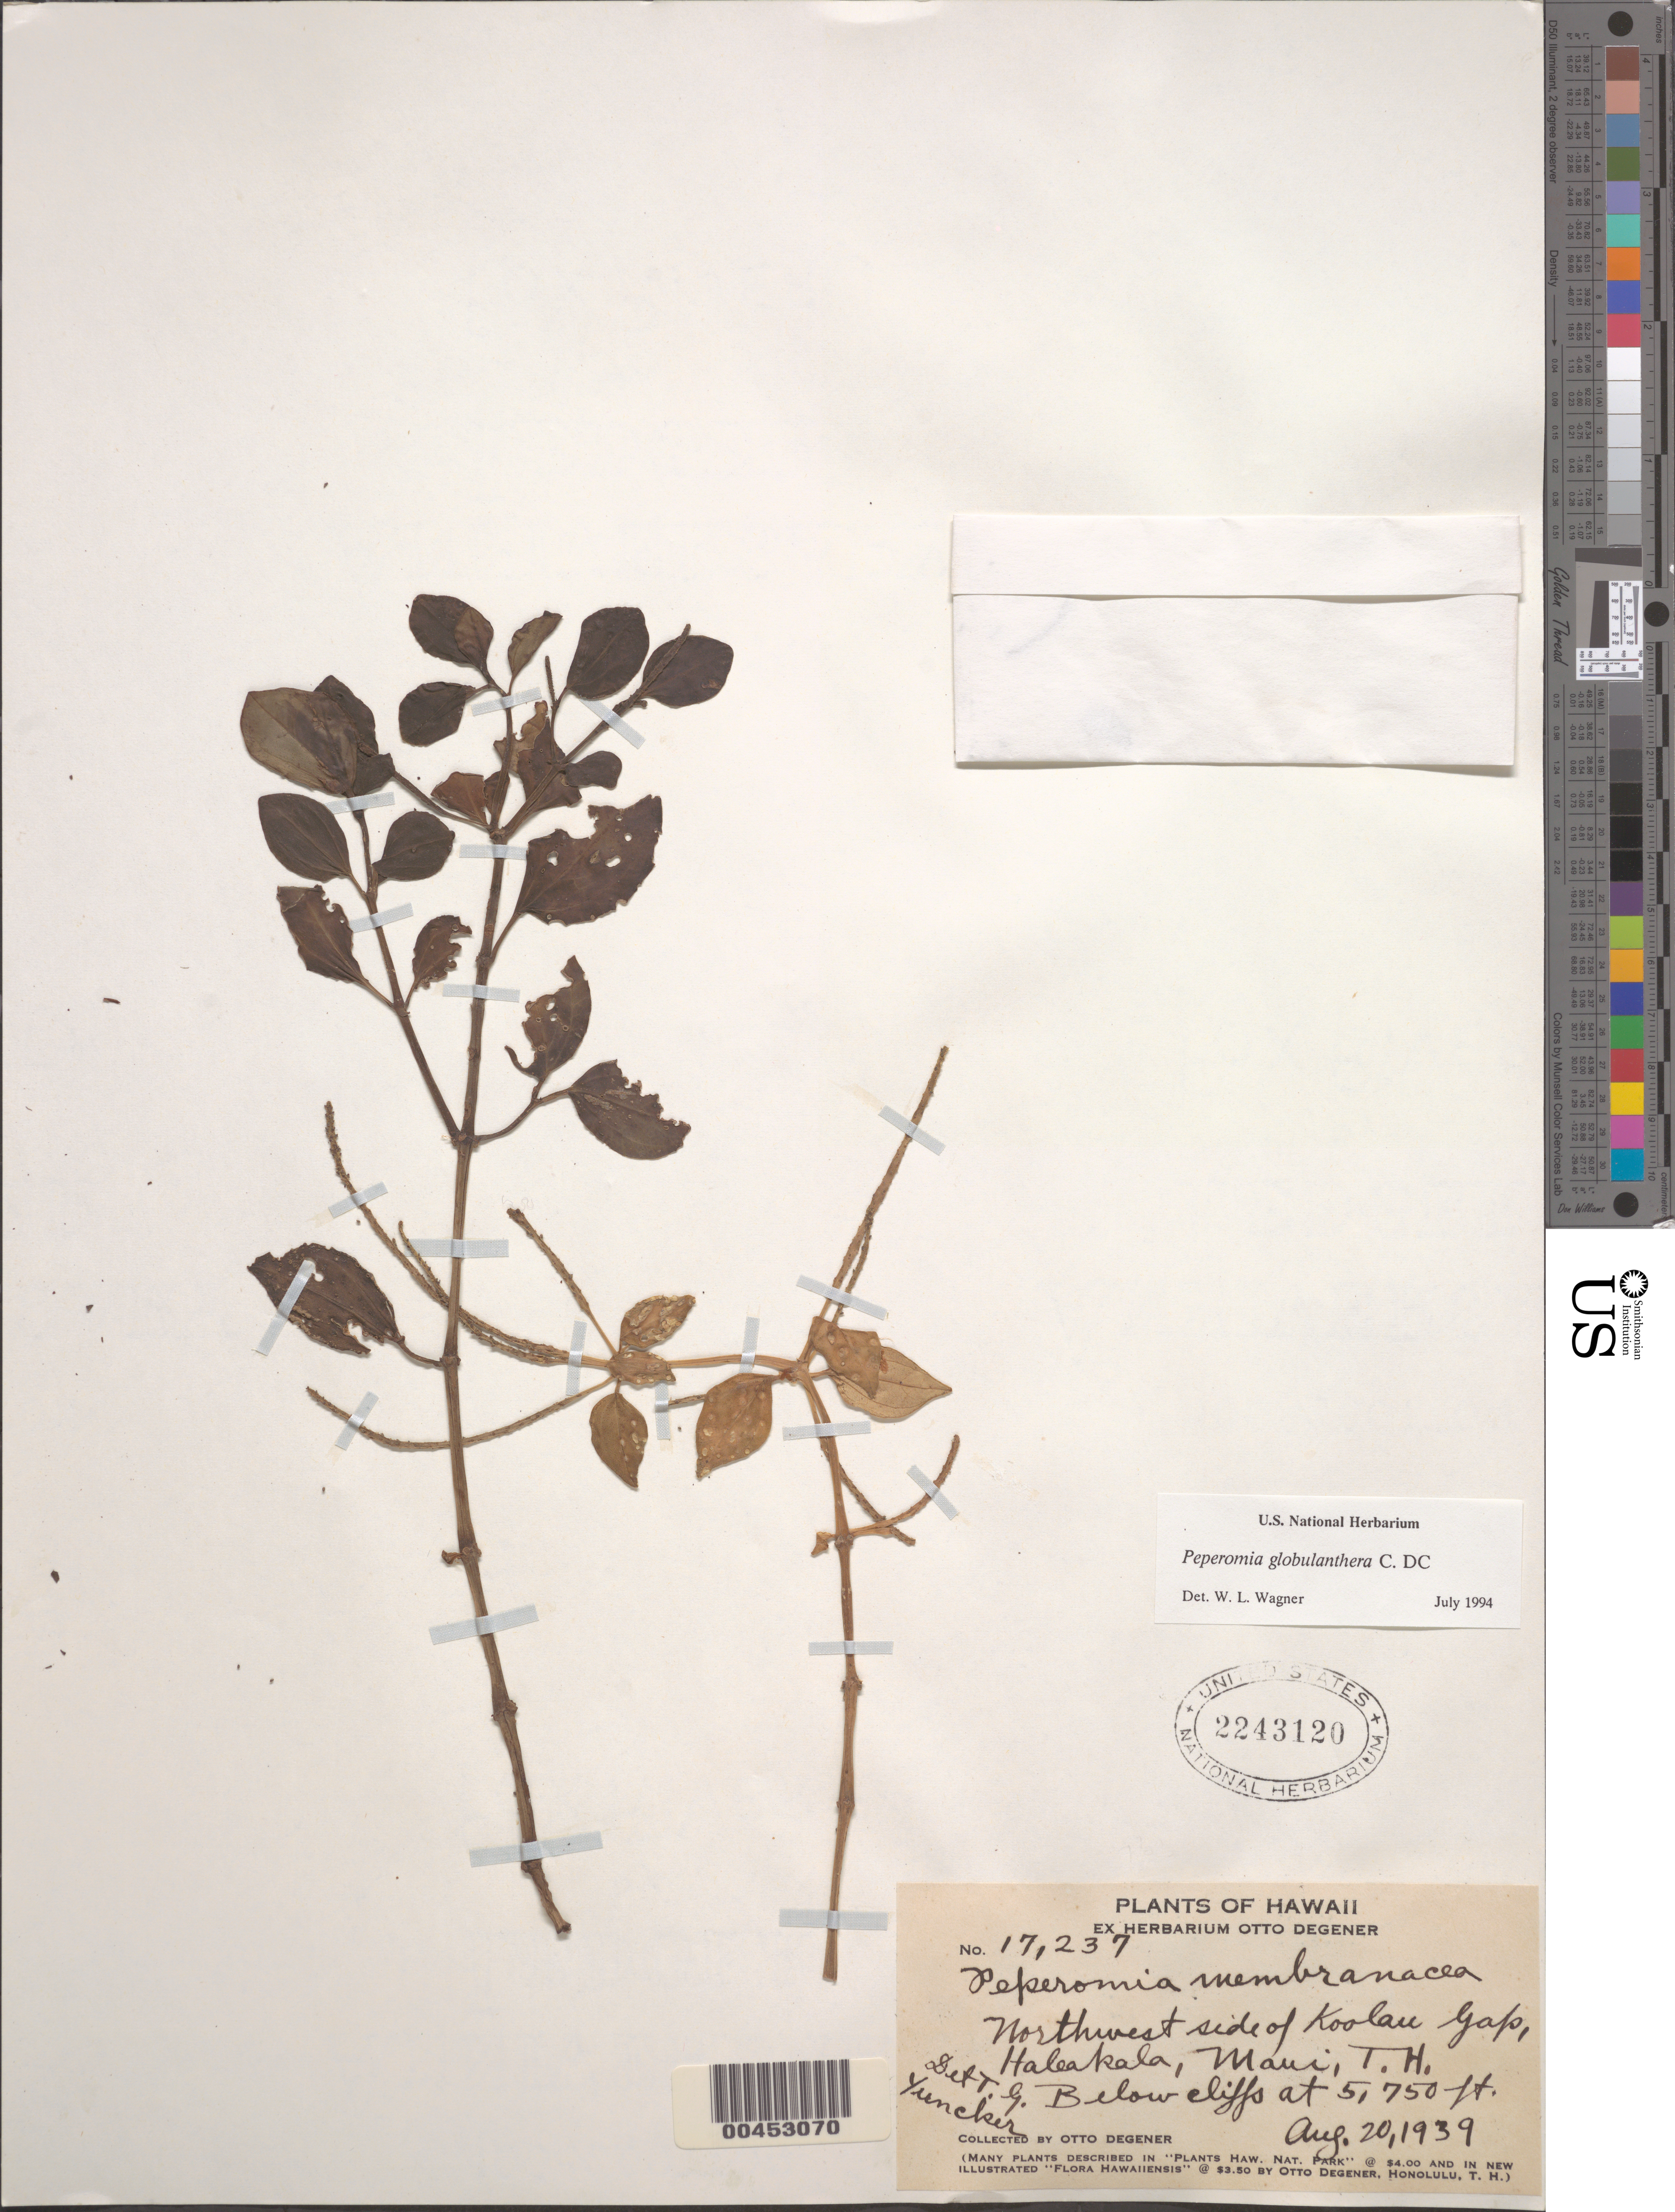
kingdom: Plantae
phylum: Tracheophyta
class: Magnoliopsida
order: Piperales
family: Piperaceae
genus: Peperomia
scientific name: Peperomia globulanthera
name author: C. DC.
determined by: Wagner, W. L., (BOT), Smithsonian Institution - National Museum of Natural History (UNITED STATES)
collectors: O. Degener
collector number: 17237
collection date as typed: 20 Aug 1939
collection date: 1939-08-20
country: United States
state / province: Hawaii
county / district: Maui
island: Maui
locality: NW side of Koolau Gap, Haleakala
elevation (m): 1753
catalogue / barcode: US 2243120